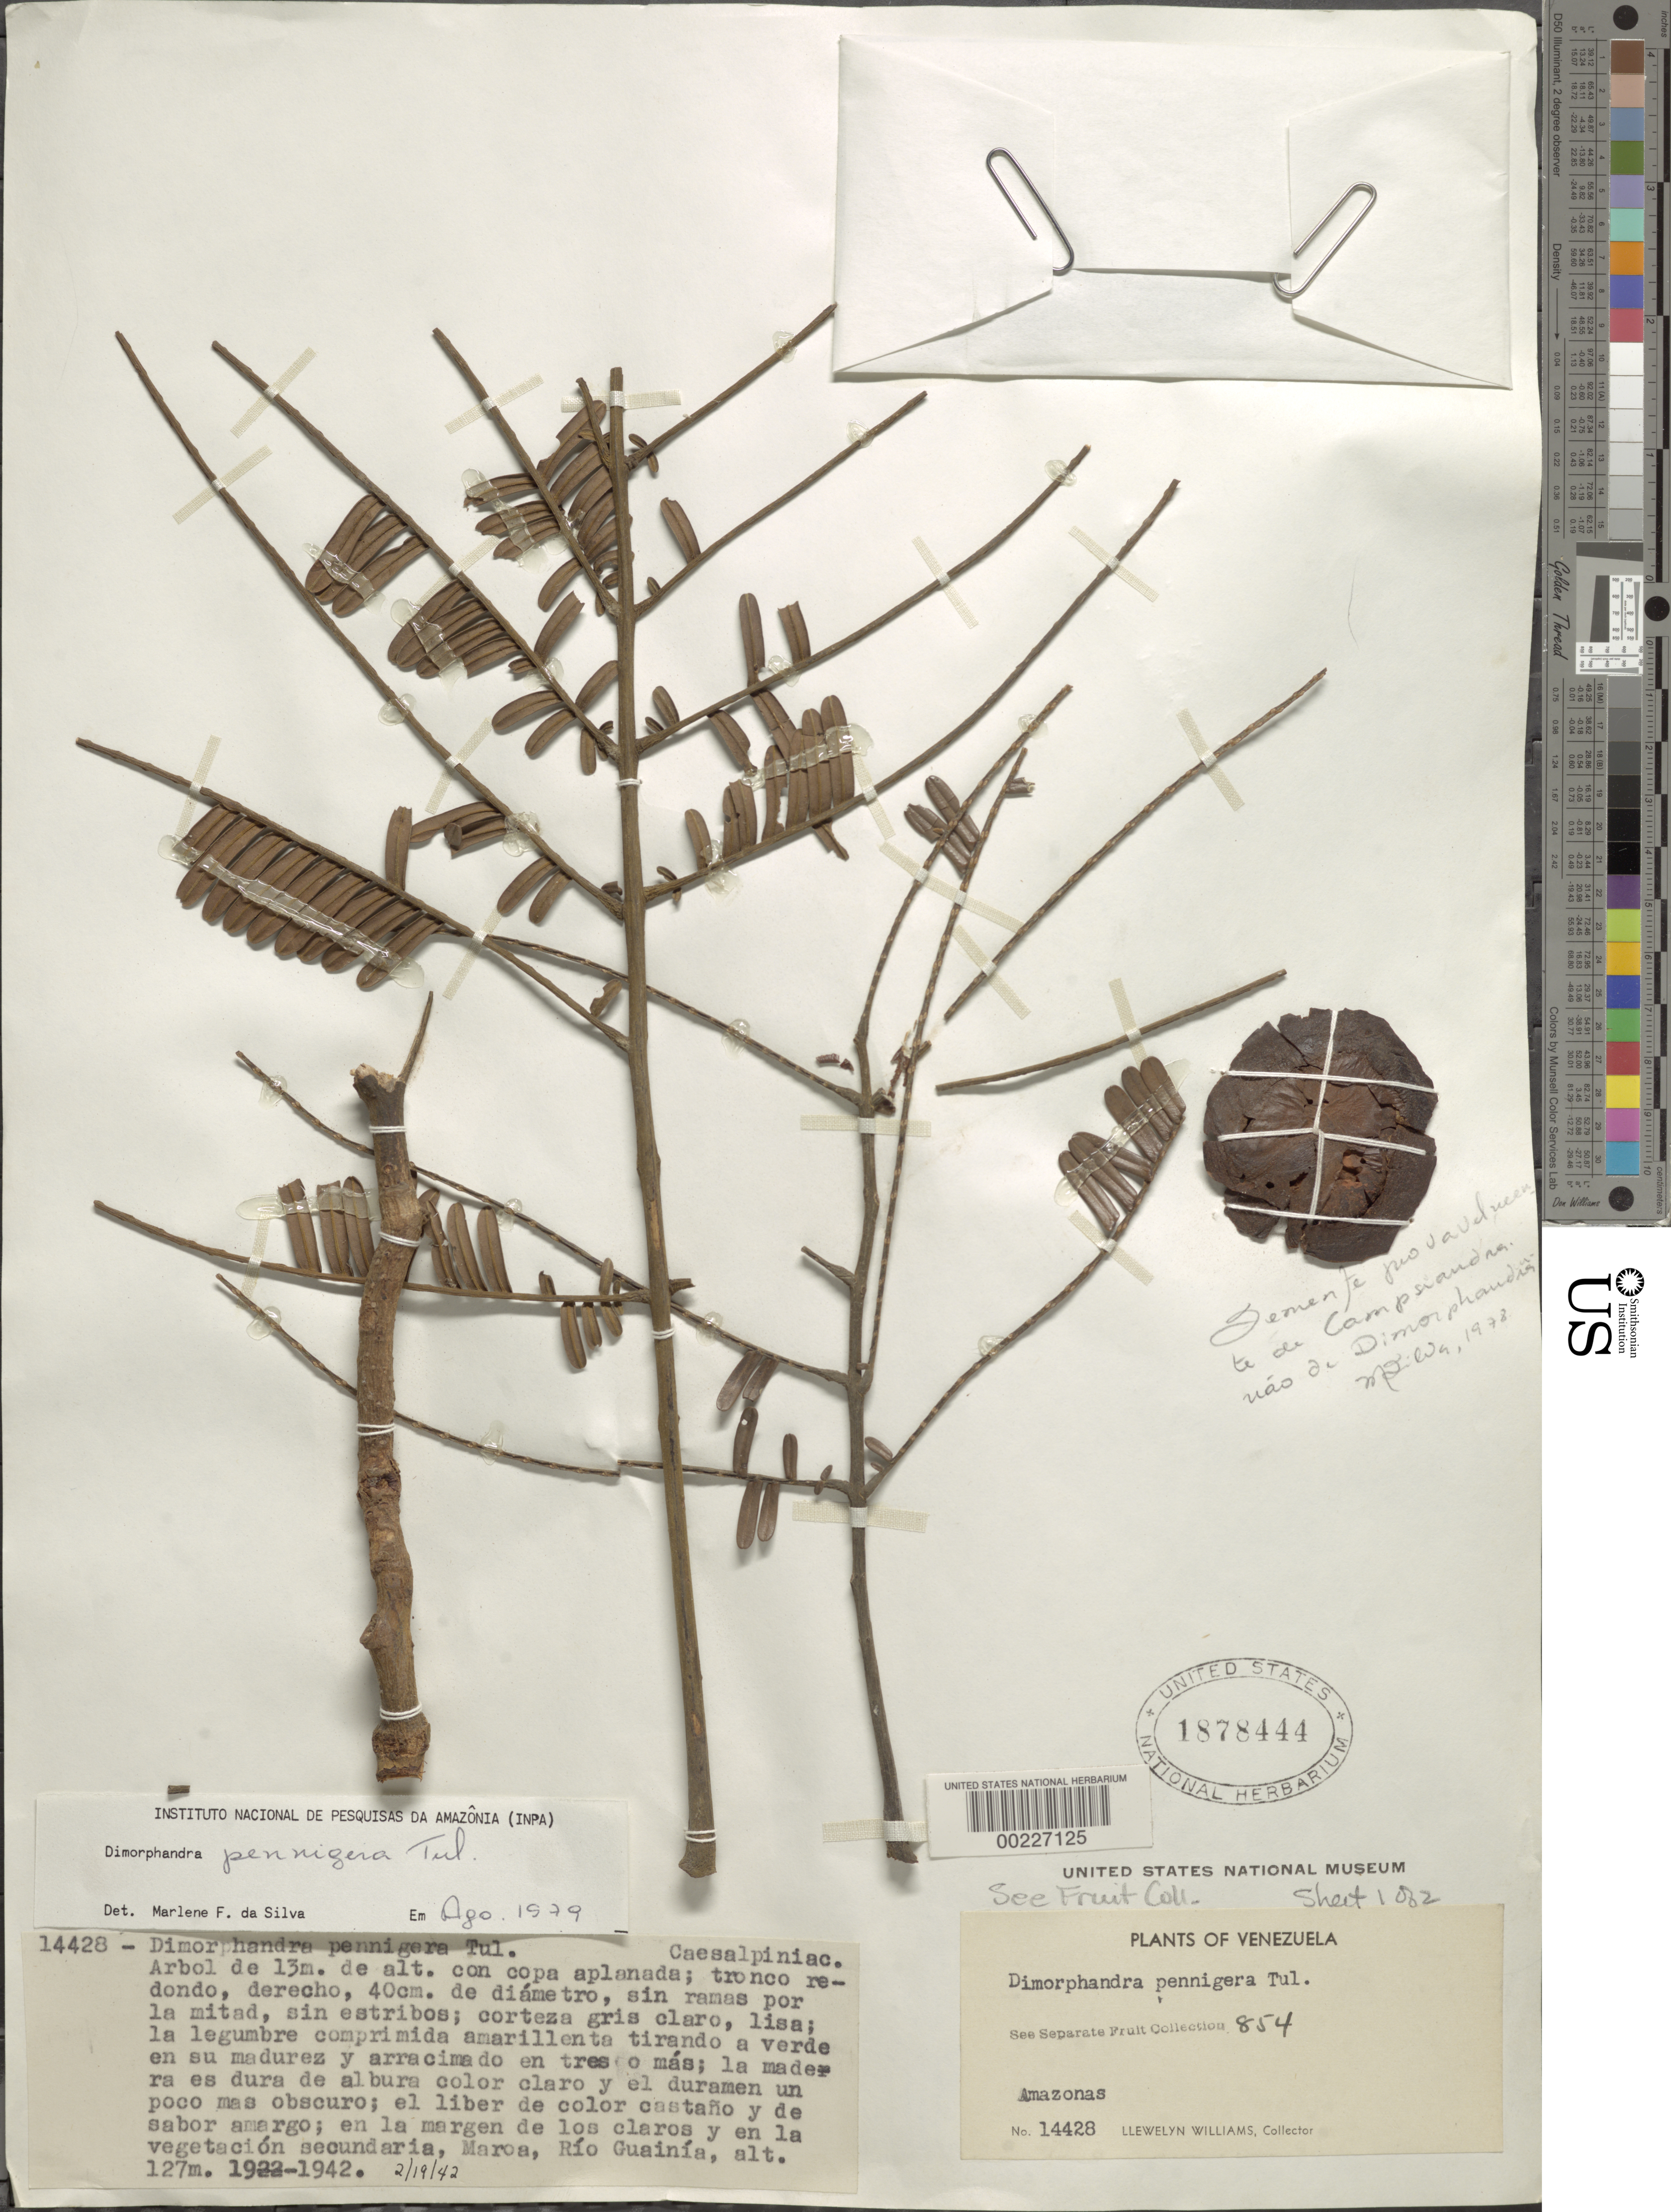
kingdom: Plantae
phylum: Tracheophyta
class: Magnoliopsida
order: Fabales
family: Fabaceae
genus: Dimorphandra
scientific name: Dimorphandra pennigera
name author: Tul.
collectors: Ll. Williams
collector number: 14428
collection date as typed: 19 Feb 1942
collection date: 1942-02-19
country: Venezuela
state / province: Amazonas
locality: Marca, rio guainia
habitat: River bank of the clearing and secondary vegetation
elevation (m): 127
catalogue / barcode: US 1878444